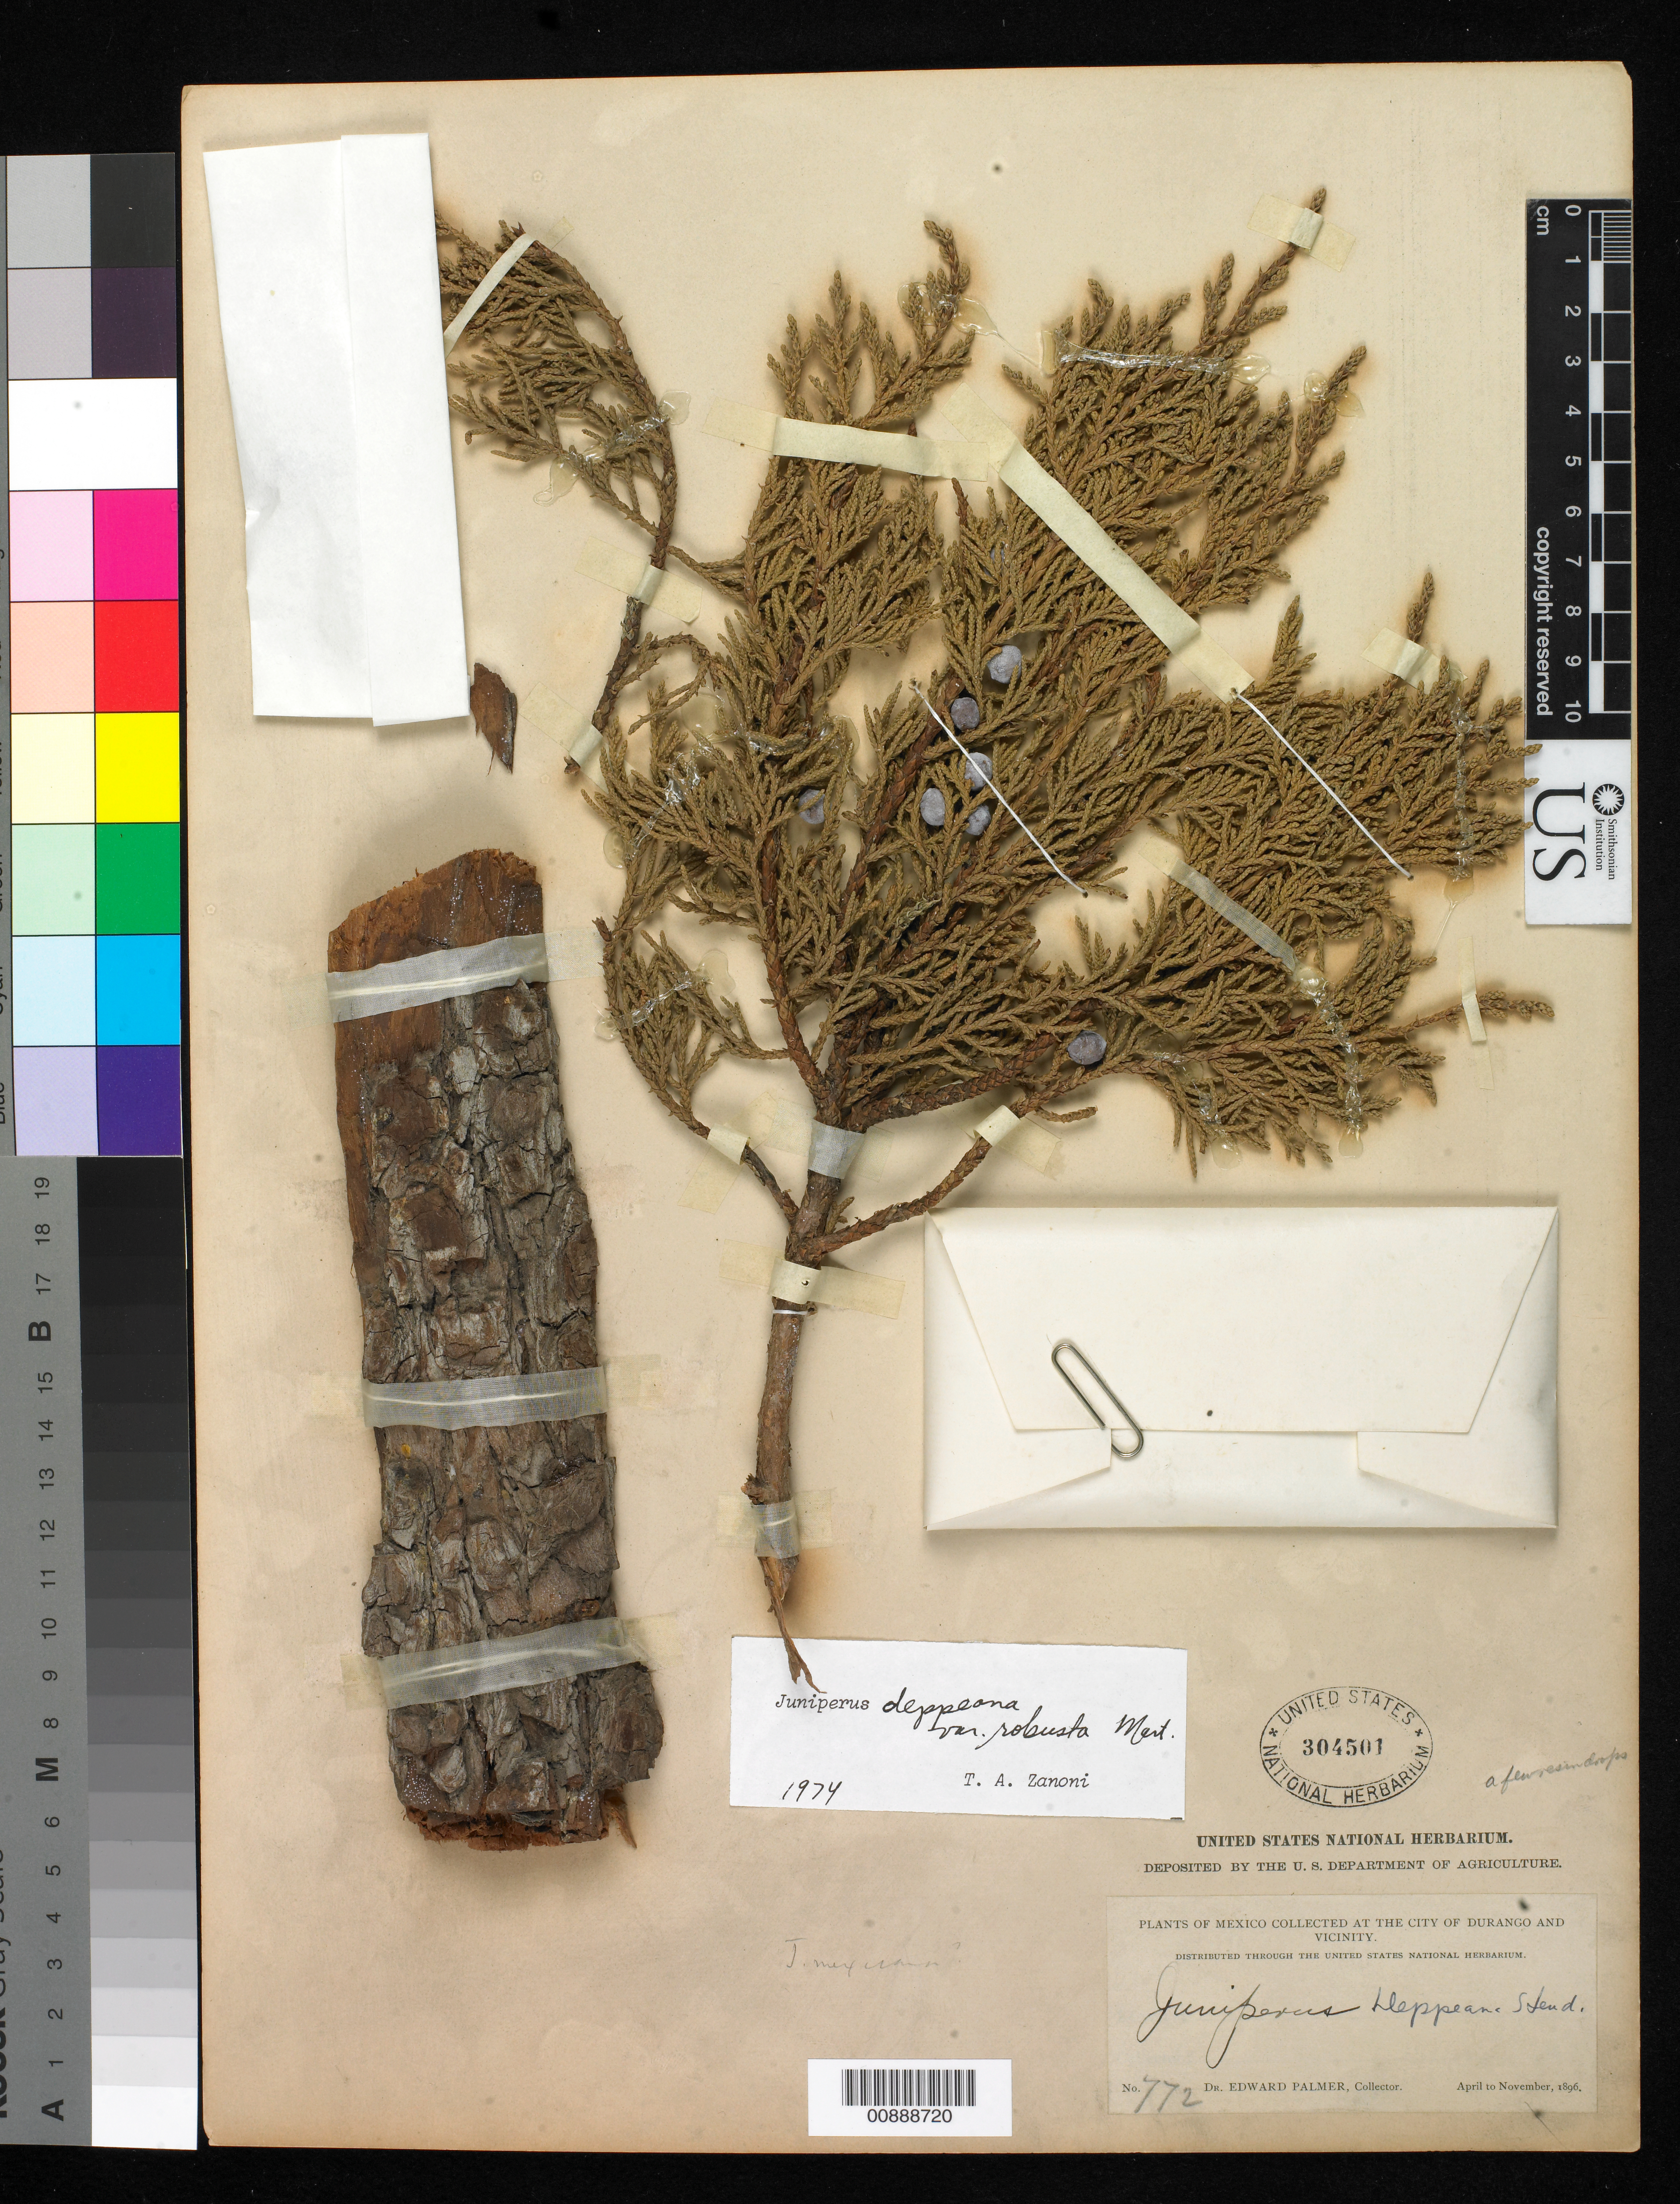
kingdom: Plantae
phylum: Tracheophyta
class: Pinopsida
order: Pinales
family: Cupressaceae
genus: Juniperus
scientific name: Juniperus deppeana var. robusta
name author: Martínez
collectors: E. Palmer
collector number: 772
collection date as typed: Apr 1896 to -- Nov 1896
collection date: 1896-04/1896-11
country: Mexico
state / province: Durango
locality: City of Durango and vicinity.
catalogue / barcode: US 304501